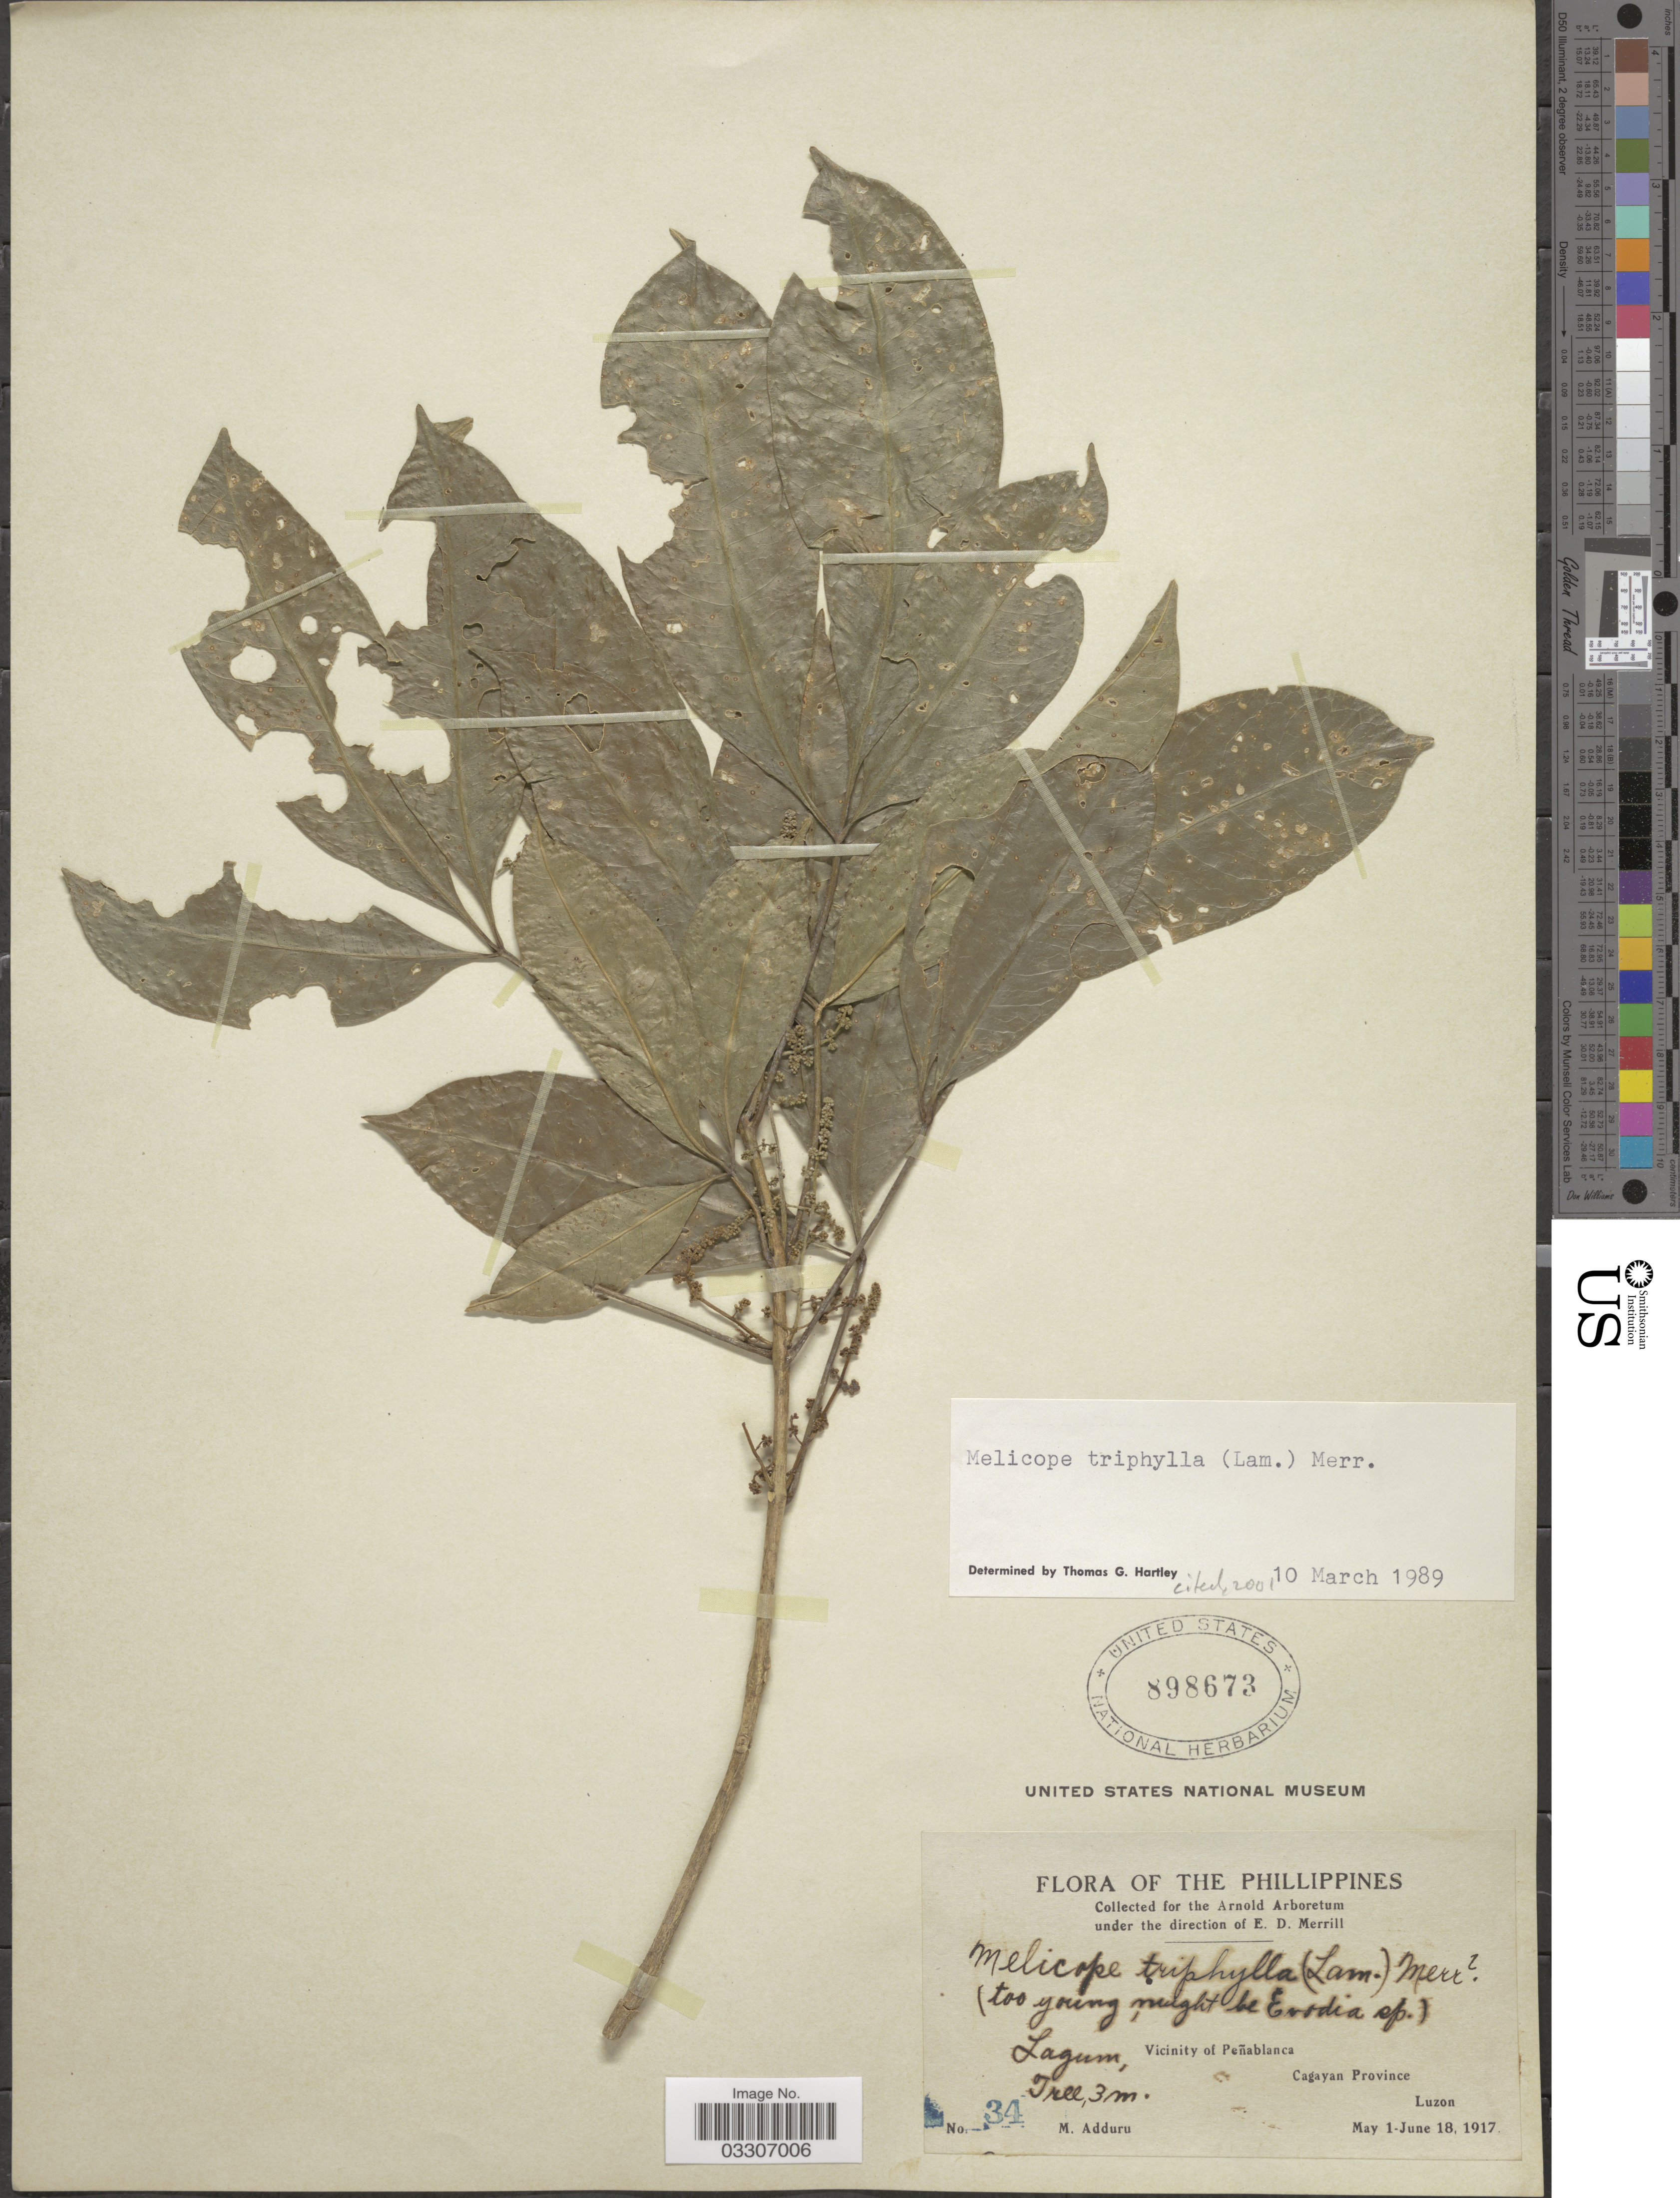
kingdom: Plantae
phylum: Tracheophyta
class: Magnoliopsida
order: Sapindales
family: Rutaceae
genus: Melicope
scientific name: Melicope triphylla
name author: (Lam.) Merr.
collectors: M. Adduru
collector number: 34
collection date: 1917-05-01/1917-06-18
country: Philippines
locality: Lagum, Vicinity of Peñablanca, Cagayan Province, Luzon.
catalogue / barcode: US 898673